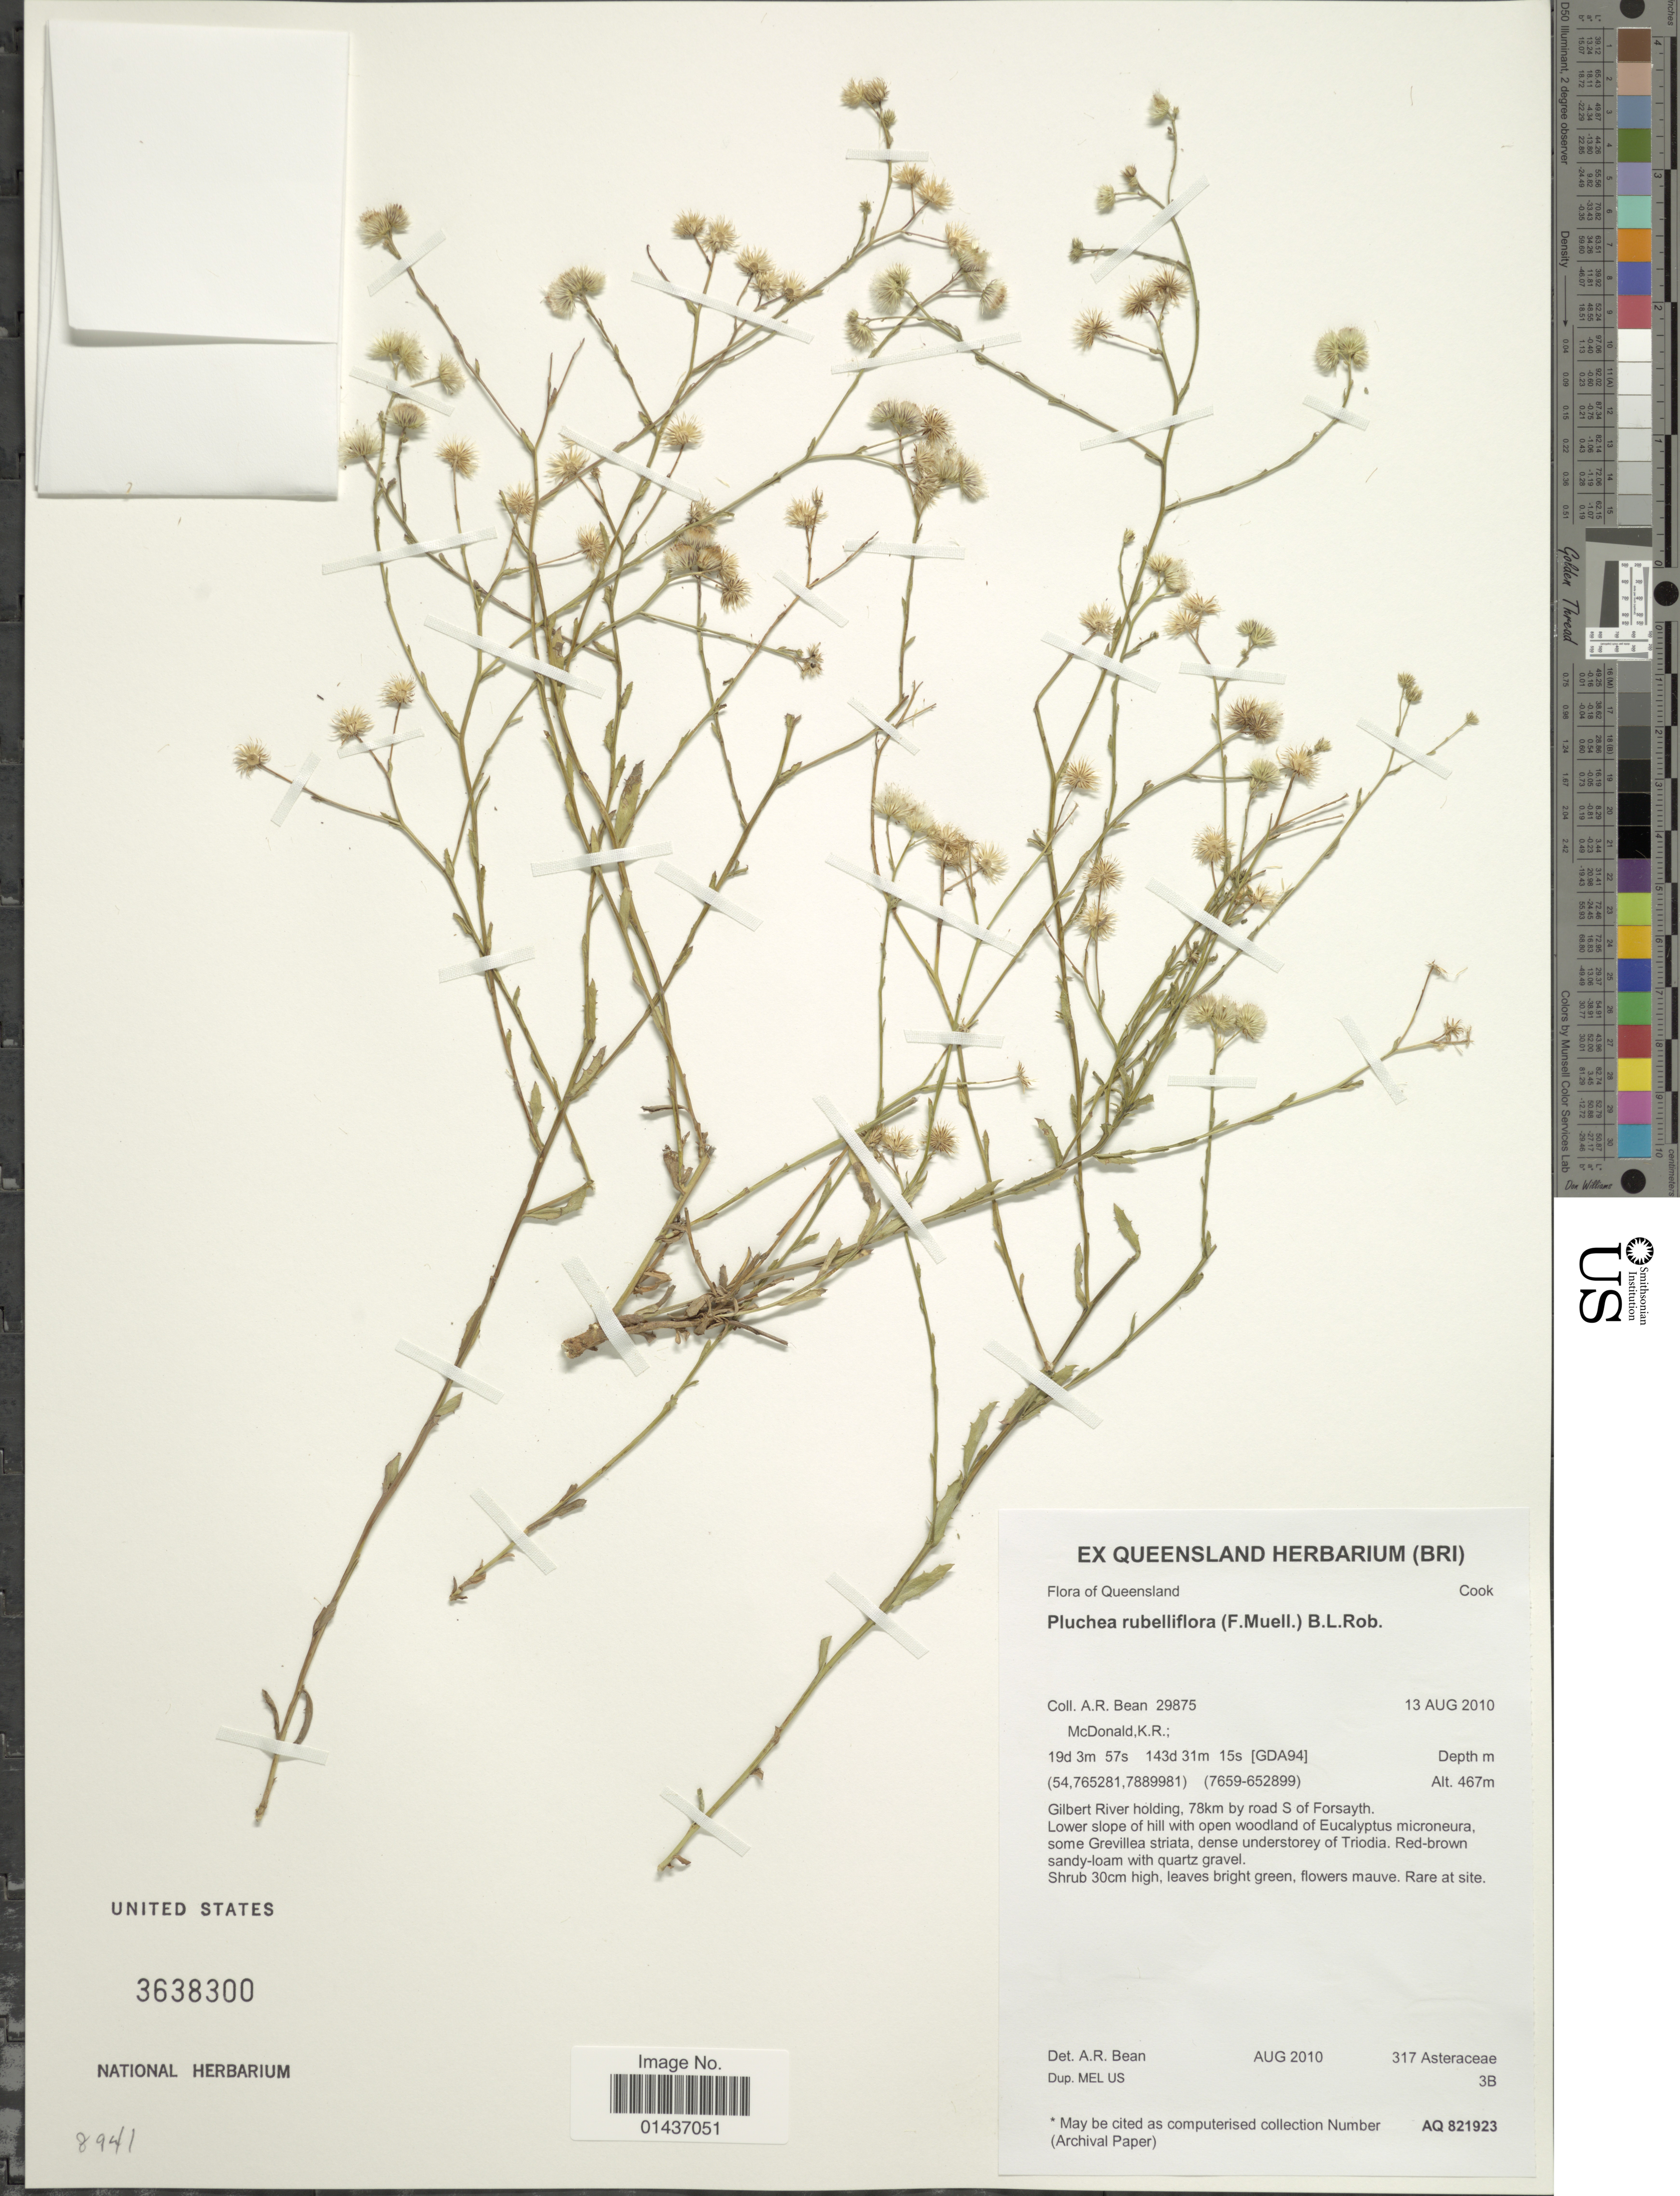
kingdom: Plantae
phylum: Tracheophyta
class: Magnoliopsida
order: Asterales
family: Asteraceae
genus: Pluchea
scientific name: Pluchea rubelliflora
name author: (F. Muell.) B.L. Rob.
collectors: A. R. Bean & K. McDonald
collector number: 29875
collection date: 2010-08-13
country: Australia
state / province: Queensland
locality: Cook, Gilbert River holding, 78km by road S of Forsath, Lower slope of hill with open woodland of Eucalyptus microneura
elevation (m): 467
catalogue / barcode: US 3638300